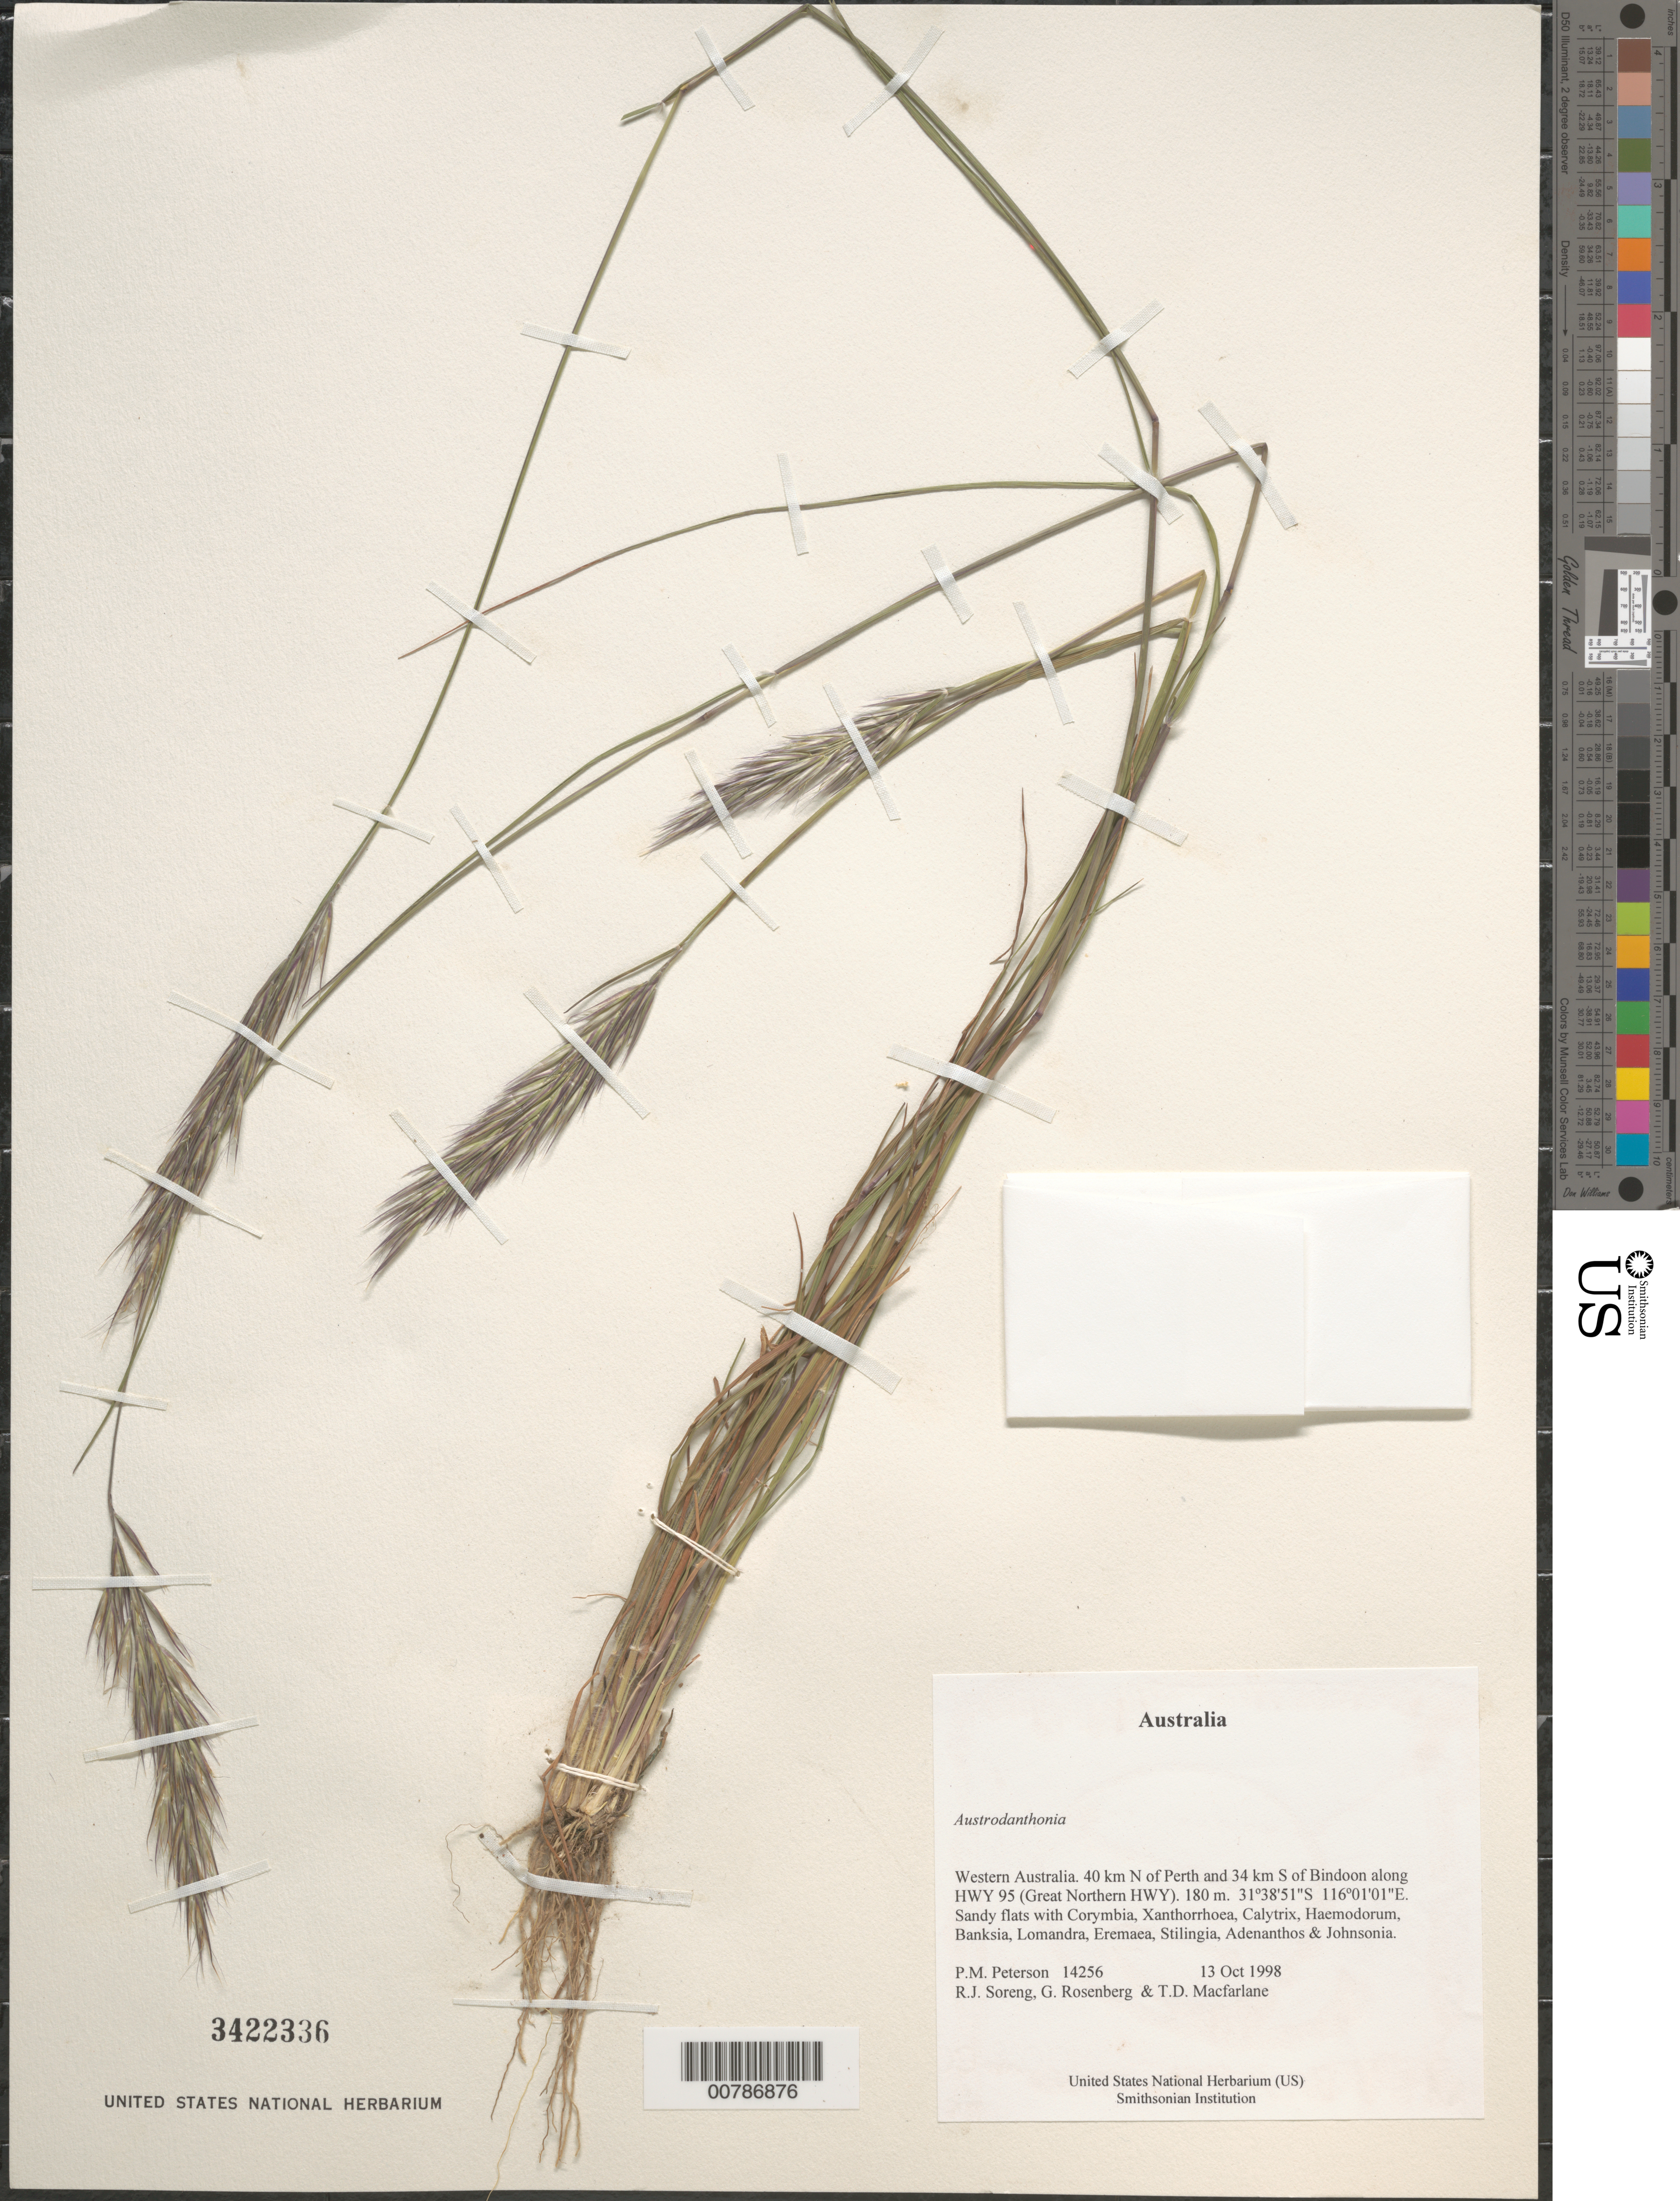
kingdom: Plantae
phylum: Tracheophyta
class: Liliopsida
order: Poales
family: Poaceae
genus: Austrodanthonia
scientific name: Austrodanthonia sp.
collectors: P. M. Peterson, R. J. Soreng, G. Rosenberg & T. Macfarlane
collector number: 14256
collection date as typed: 13 Oct 1998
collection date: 1998-10-13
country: Australia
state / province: Western Australia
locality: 40 km N of Perth and 34 km S of Bindoon along HWY 95 (Great Northern HWY).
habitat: Sandy flats with Corymbia, Xanthorrhoea, Calytrix, Haemodorum, Banksia, Lomandra, Eremaea, Stilingia, Adenanthos & Johnsonia.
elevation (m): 180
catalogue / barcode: US 3422336